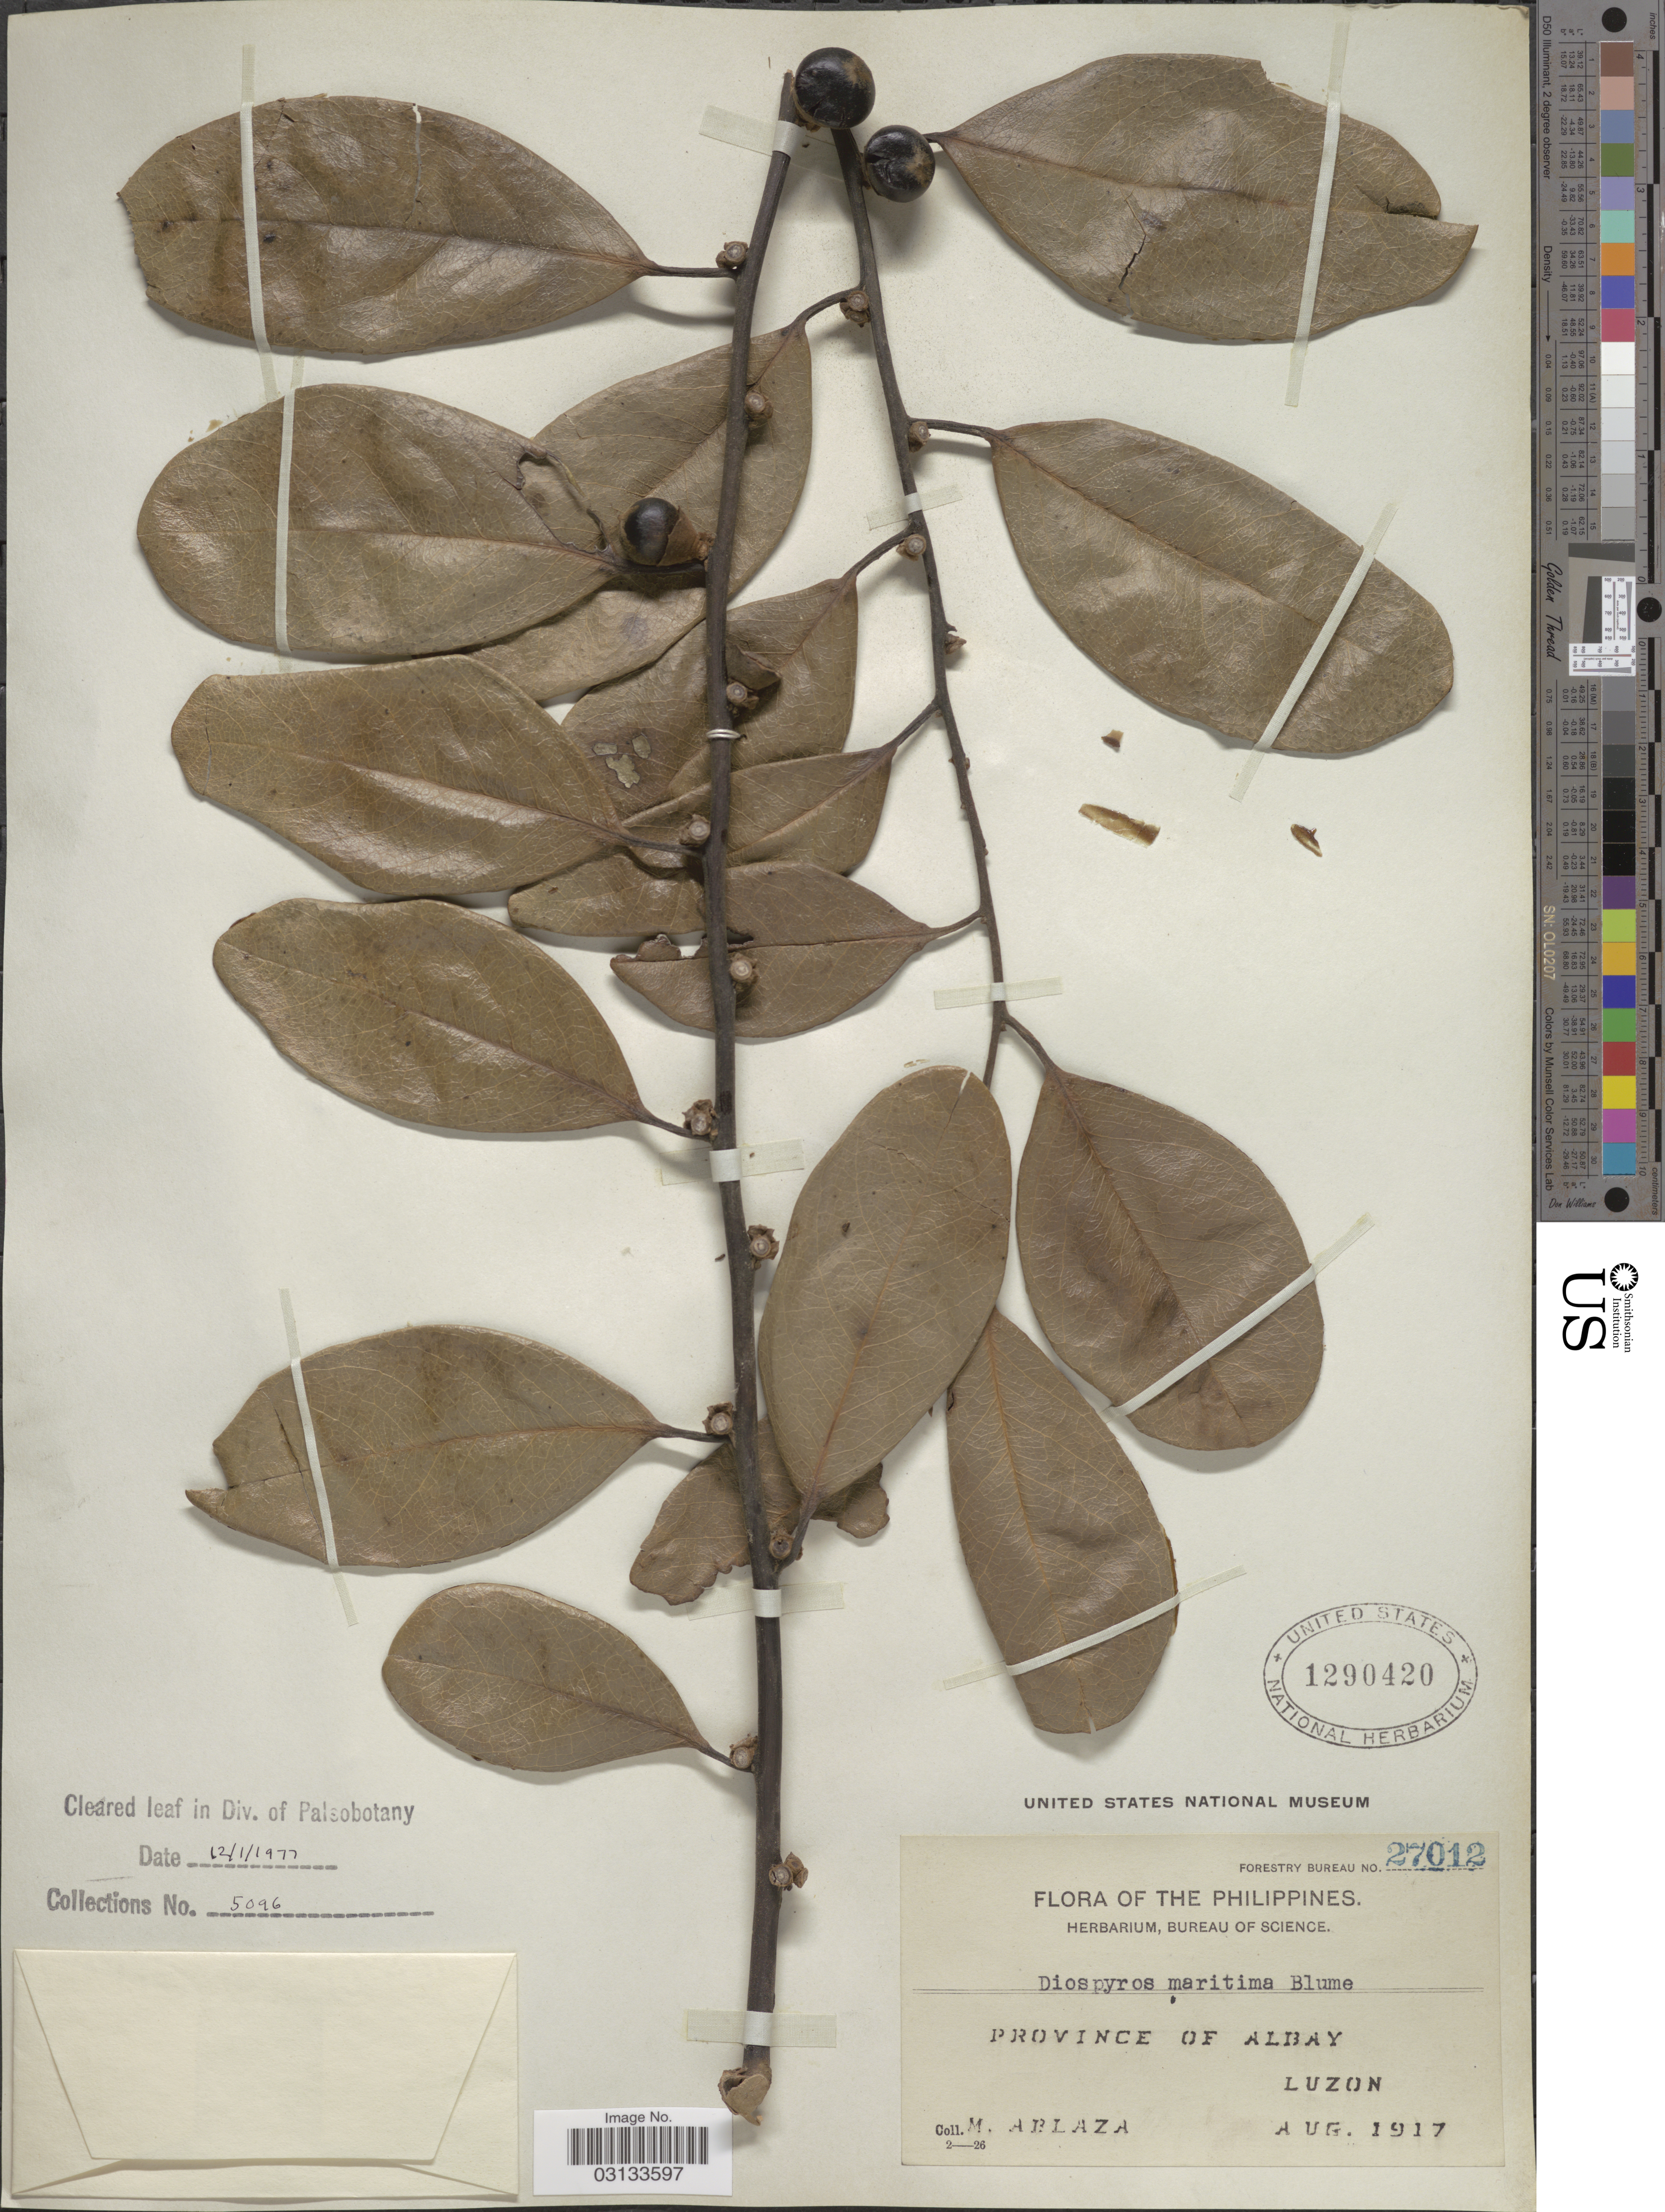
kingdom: Plantae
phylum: Tracheophyta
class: Magnoliopsida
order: Ericales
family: Ebenaceae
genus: Diospyros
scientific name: Diospyros maritima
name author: Blume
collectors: M. Ablaza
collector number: Forestry Bureau 27012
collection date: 1917-08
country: Philippines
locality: Province of Albay, Luzon.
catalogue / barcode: US 1290420